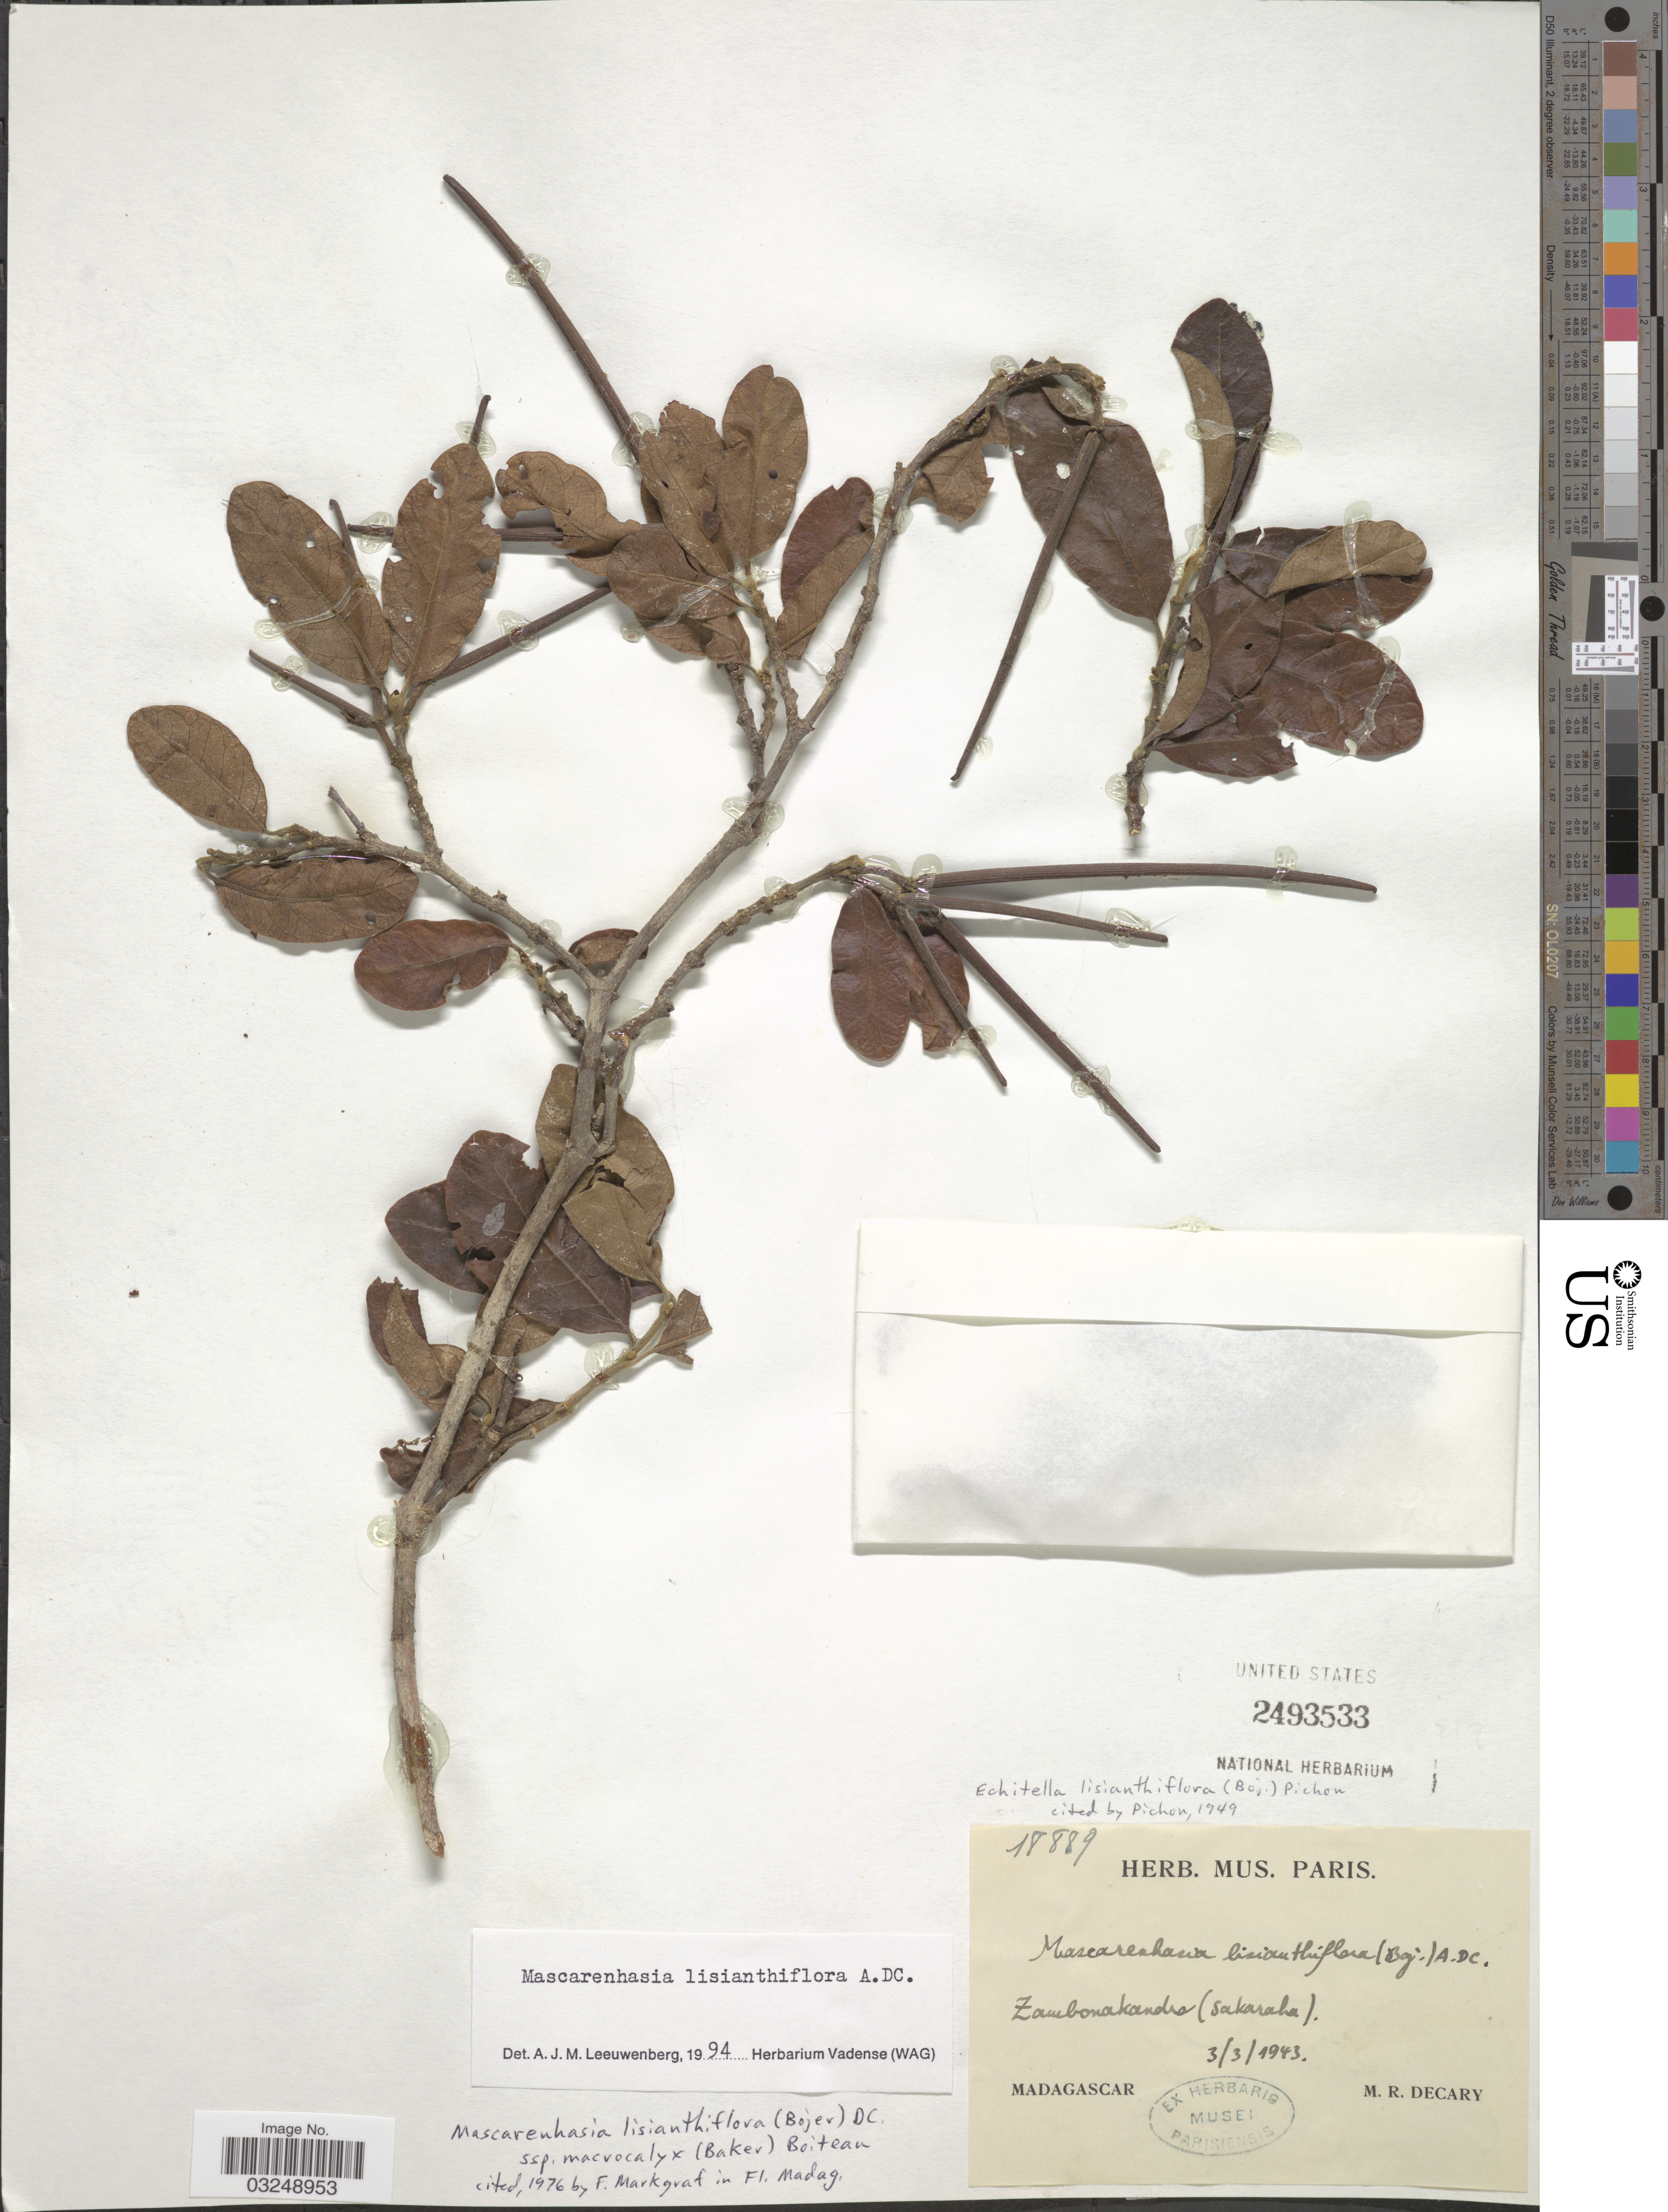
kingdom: Plantae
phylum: Tracheophyta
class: Magnoliopsida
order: Gentianales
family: Apocynaceae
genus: Mascarenhasia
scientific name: Mascarenhasia lisianthiflora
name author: DC.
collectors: R. Decary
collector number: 18889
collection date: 1943-03-03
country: Madagascar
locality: Zambonakandra (Sakaraha).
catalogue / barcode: US 2493533